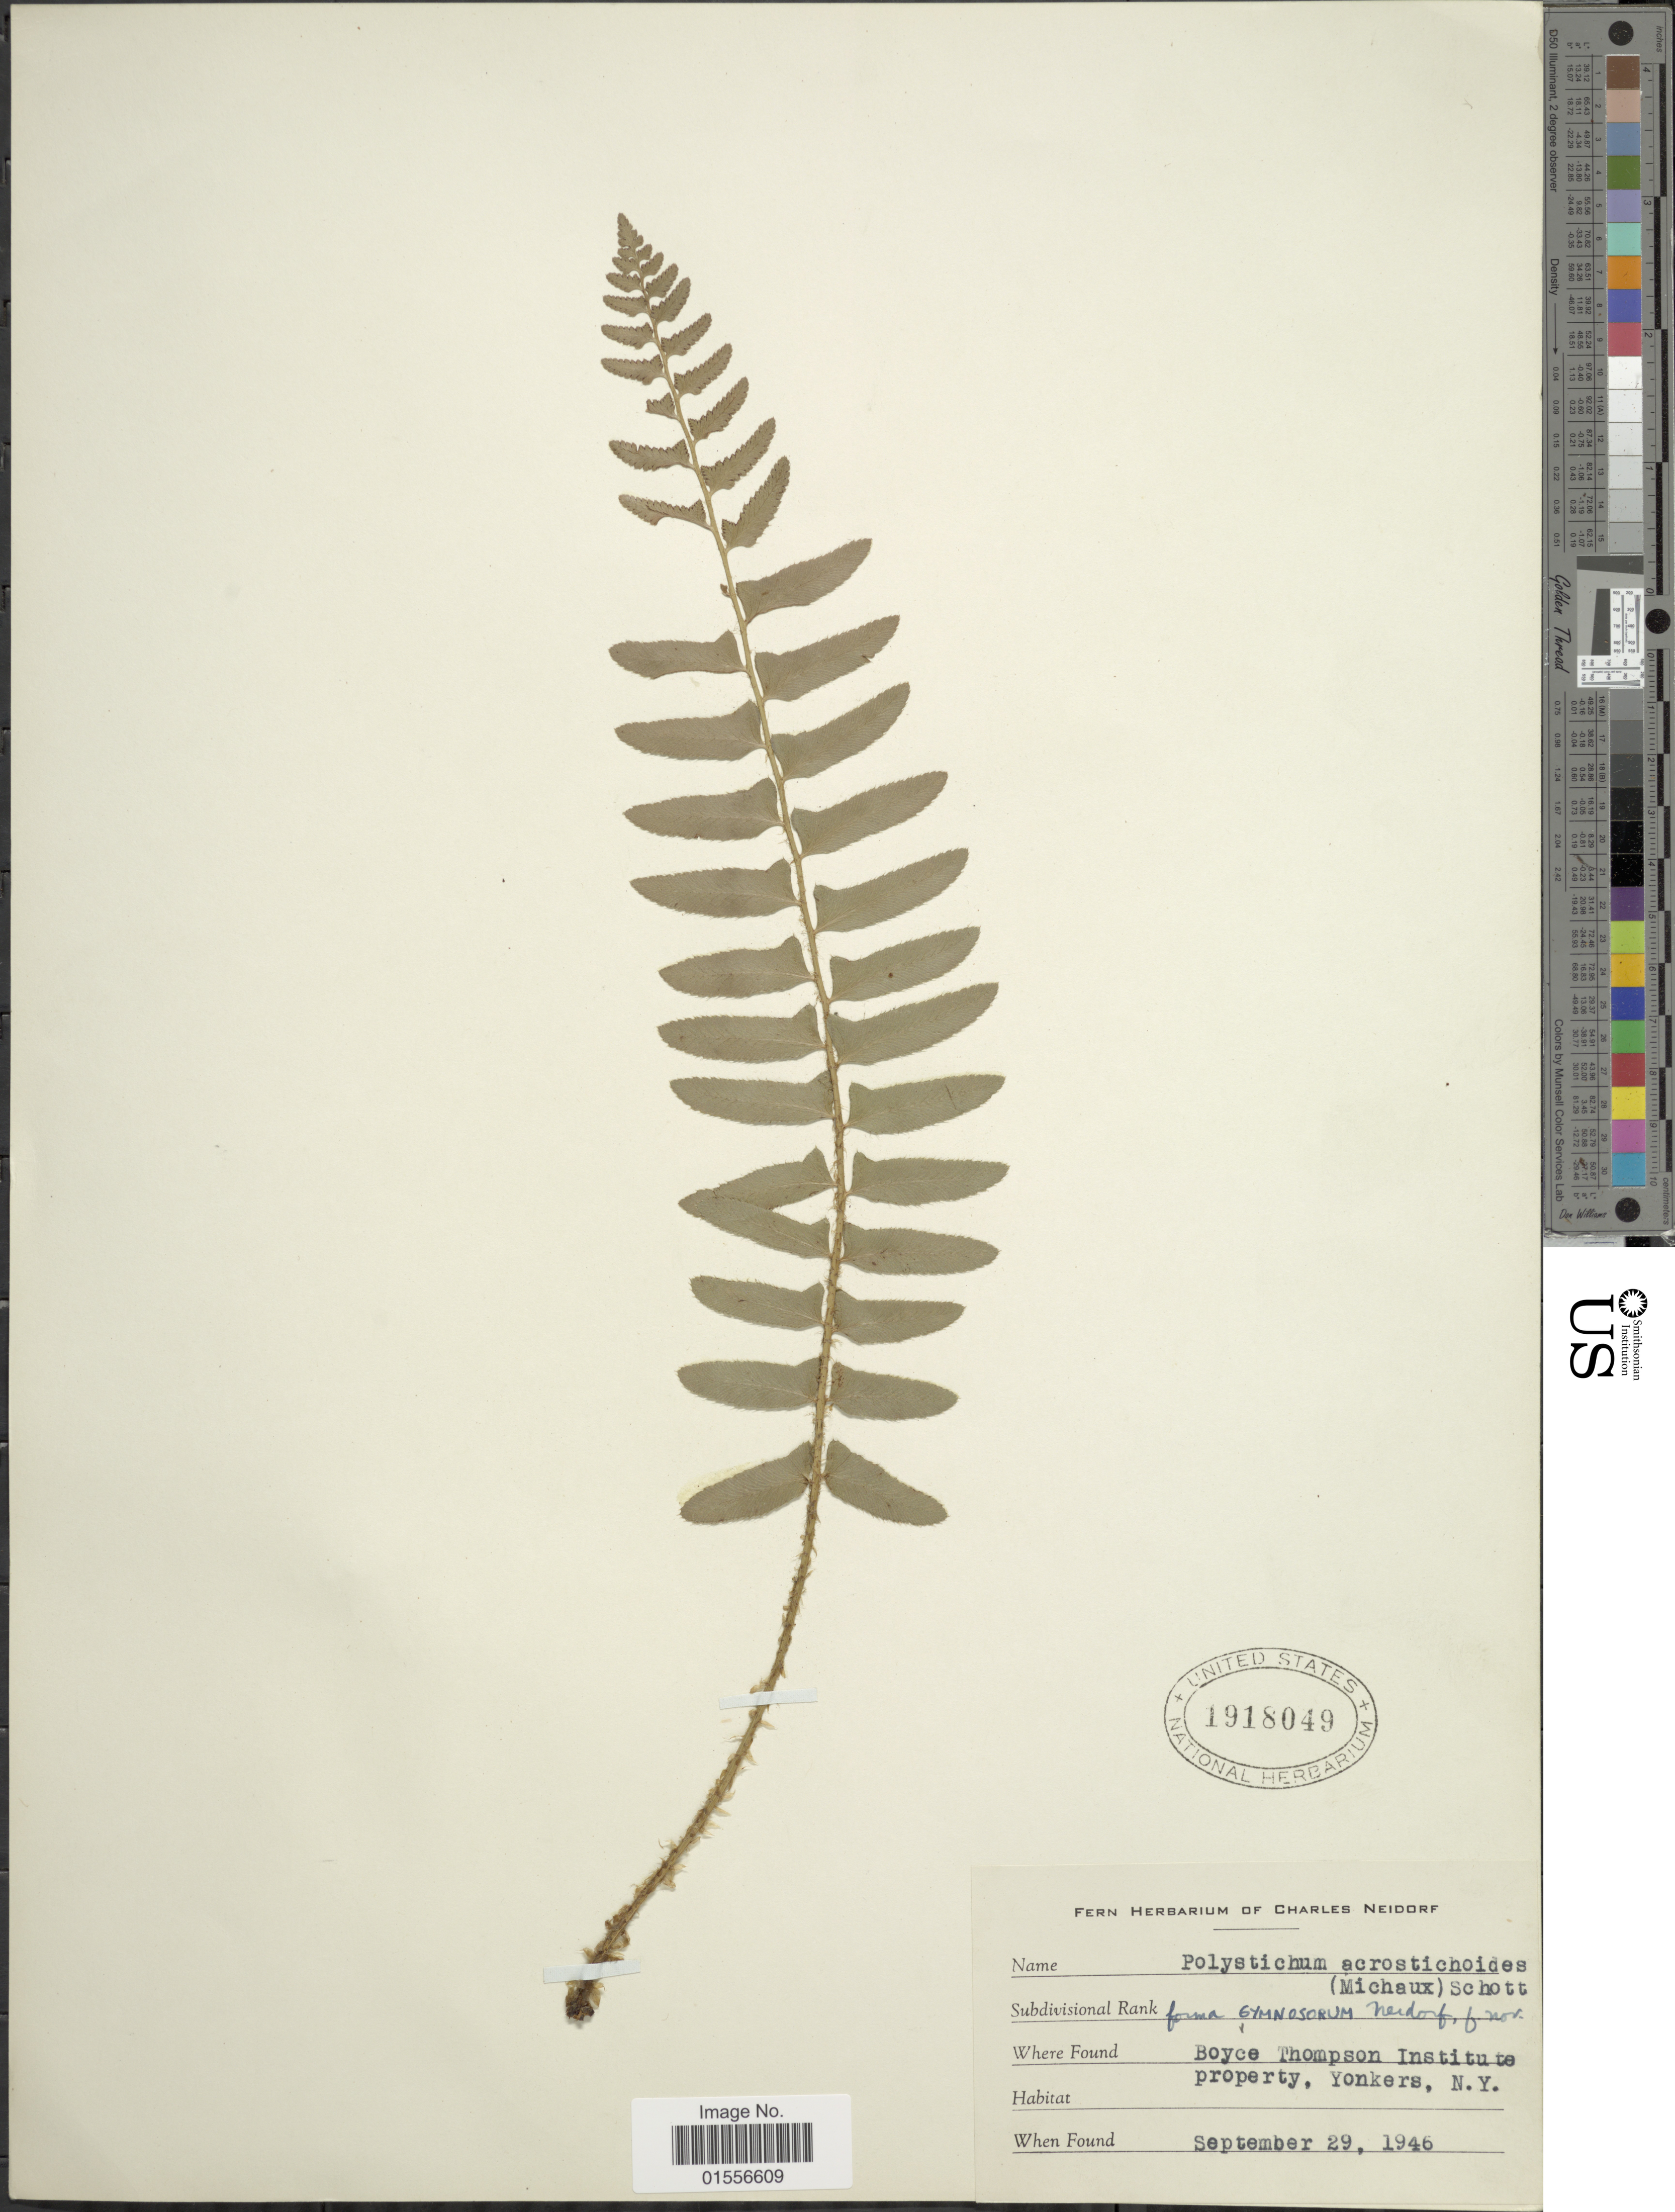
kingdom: Plantae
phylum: Tracheophyta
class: Polypodiopsida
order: Polypodiales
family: Dryopteridaceae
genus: Polystichum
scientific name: Polystichum acrostichoides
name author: (Michx.) Schott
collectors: ex herb. Charles Neidorf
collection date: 1946-09-29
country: United States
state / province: New York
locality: Boyce Thompson Institute property, Yonkers.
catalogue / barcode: US 1918049